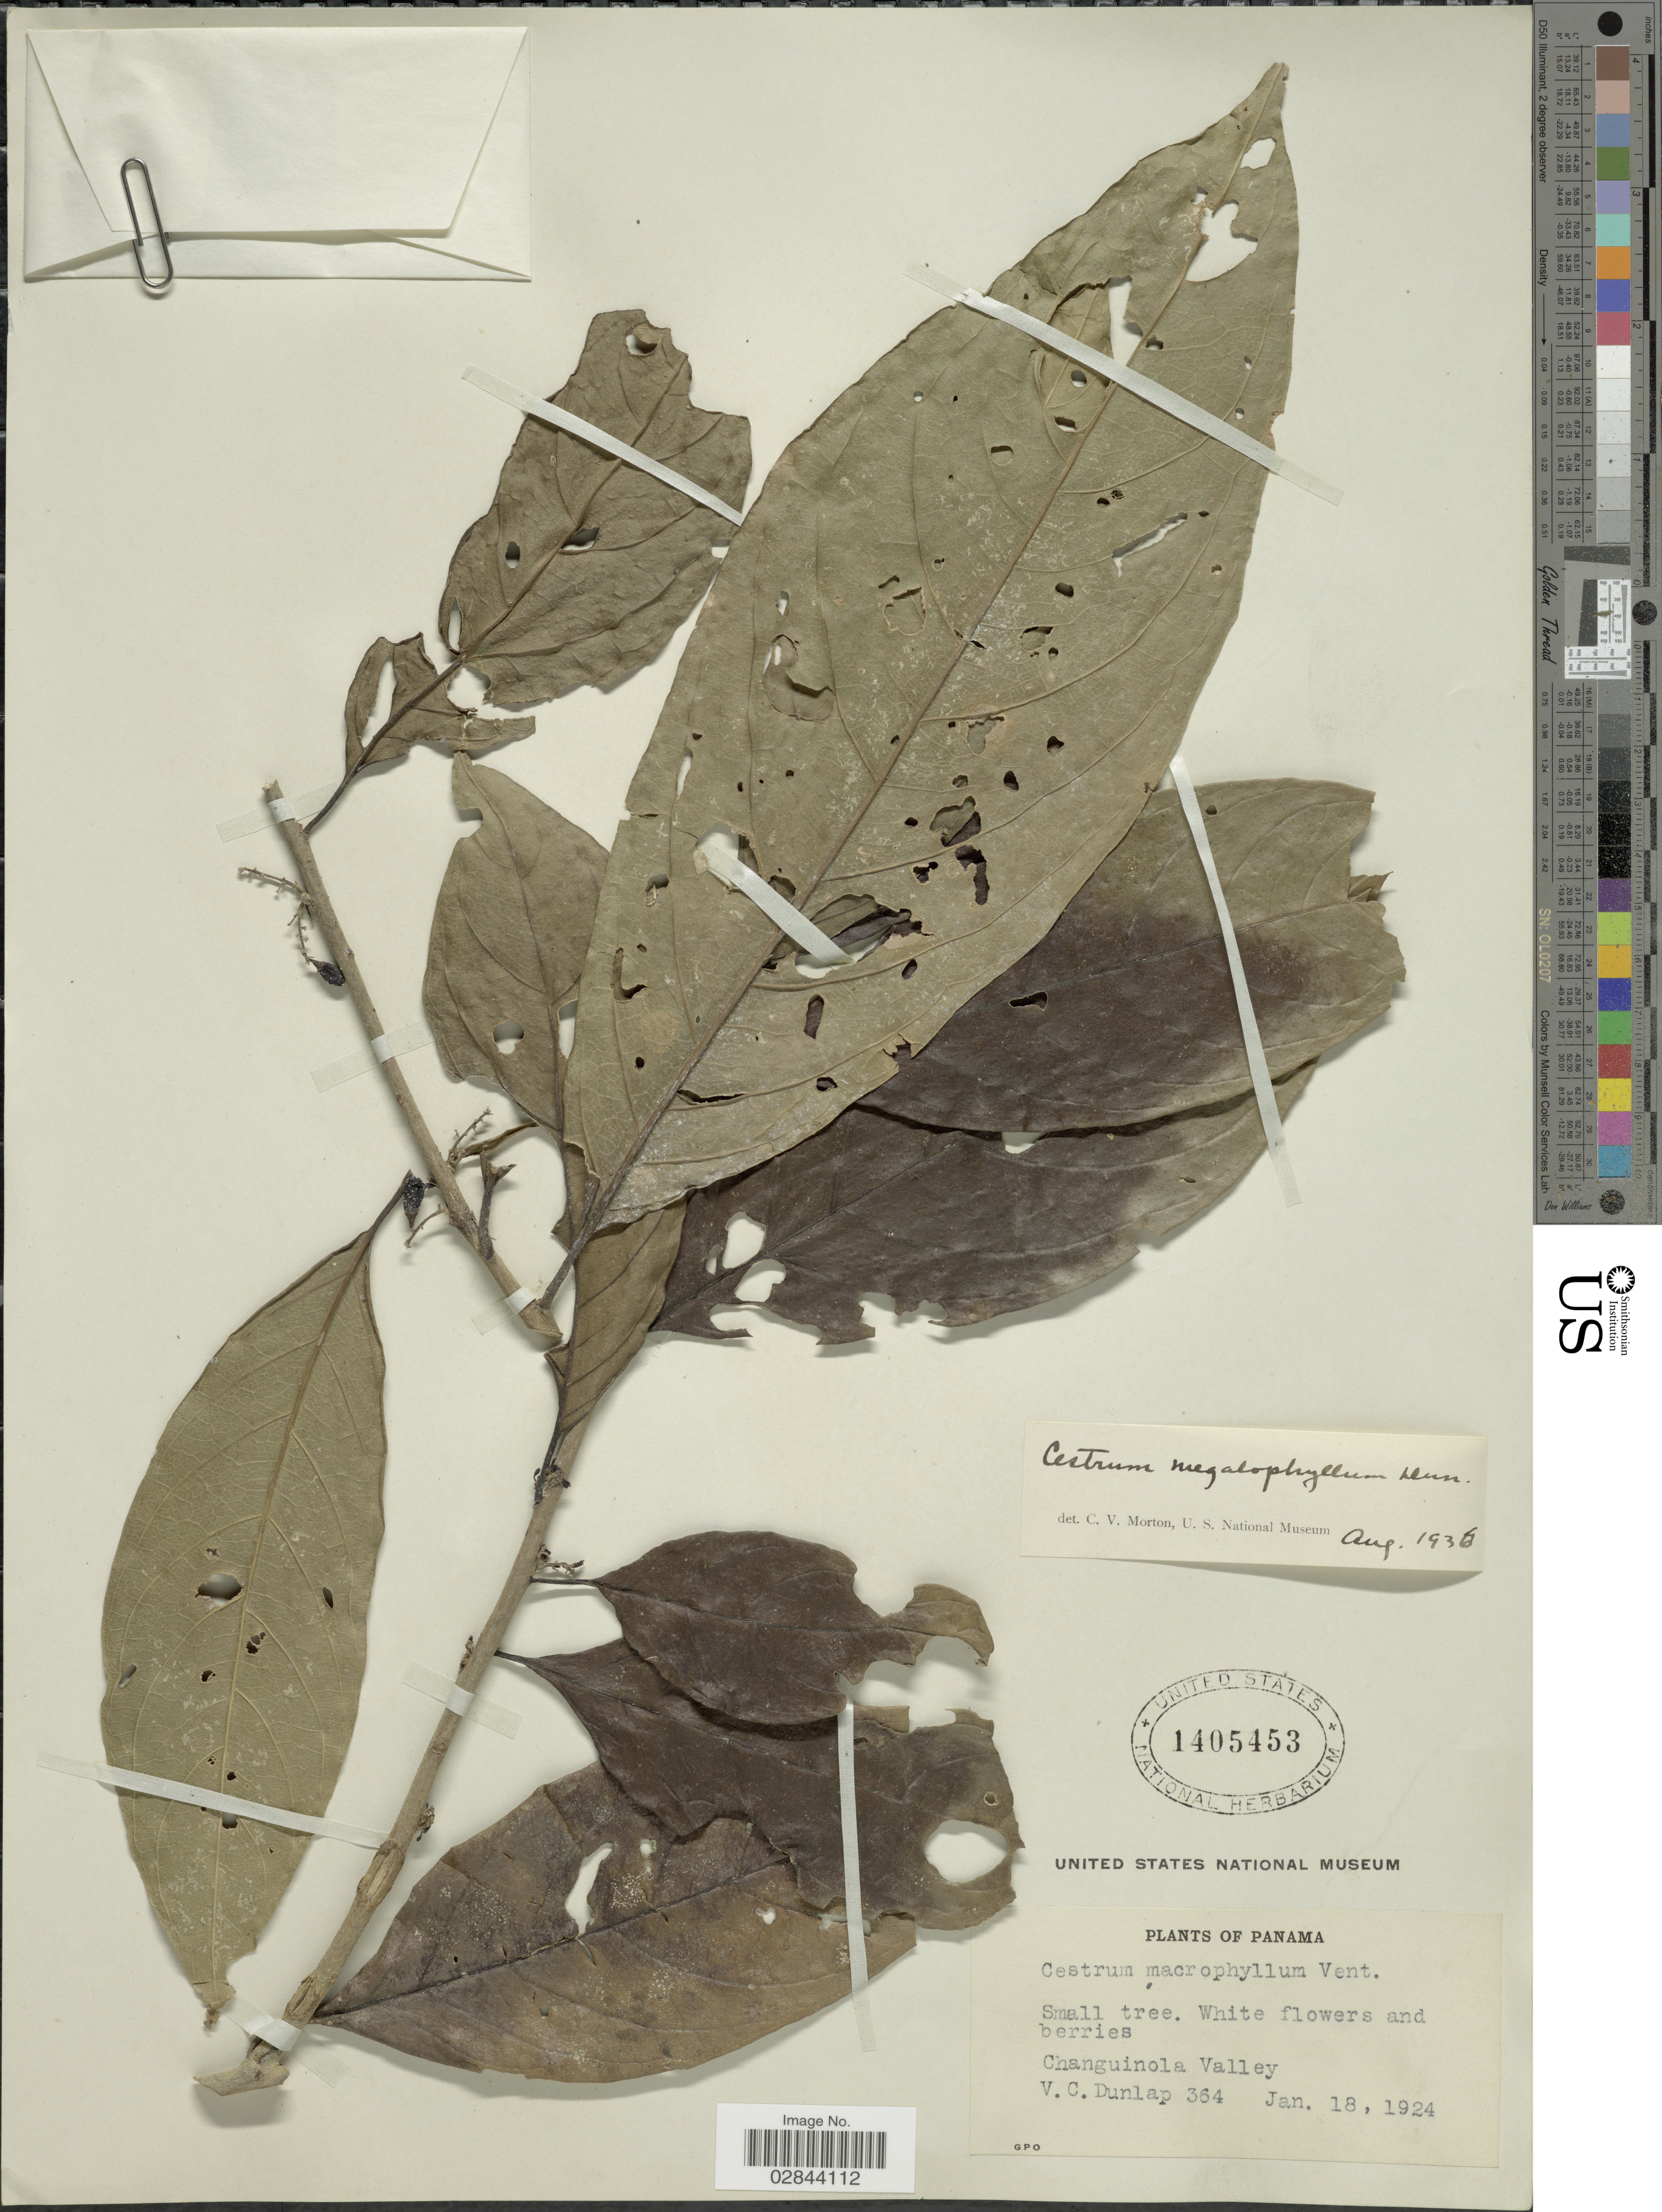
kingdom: Plantae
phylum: Tracheophyta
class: Magnoliopsida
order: Solanales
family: Solanaceae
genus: Cestrum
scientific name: Cestrum schlechtendahlii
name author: G. Don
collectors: V. C. Dunlap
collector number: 364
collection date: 1924-01-18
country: Panama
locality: Changuinola Valley.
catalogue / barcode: US 1405453